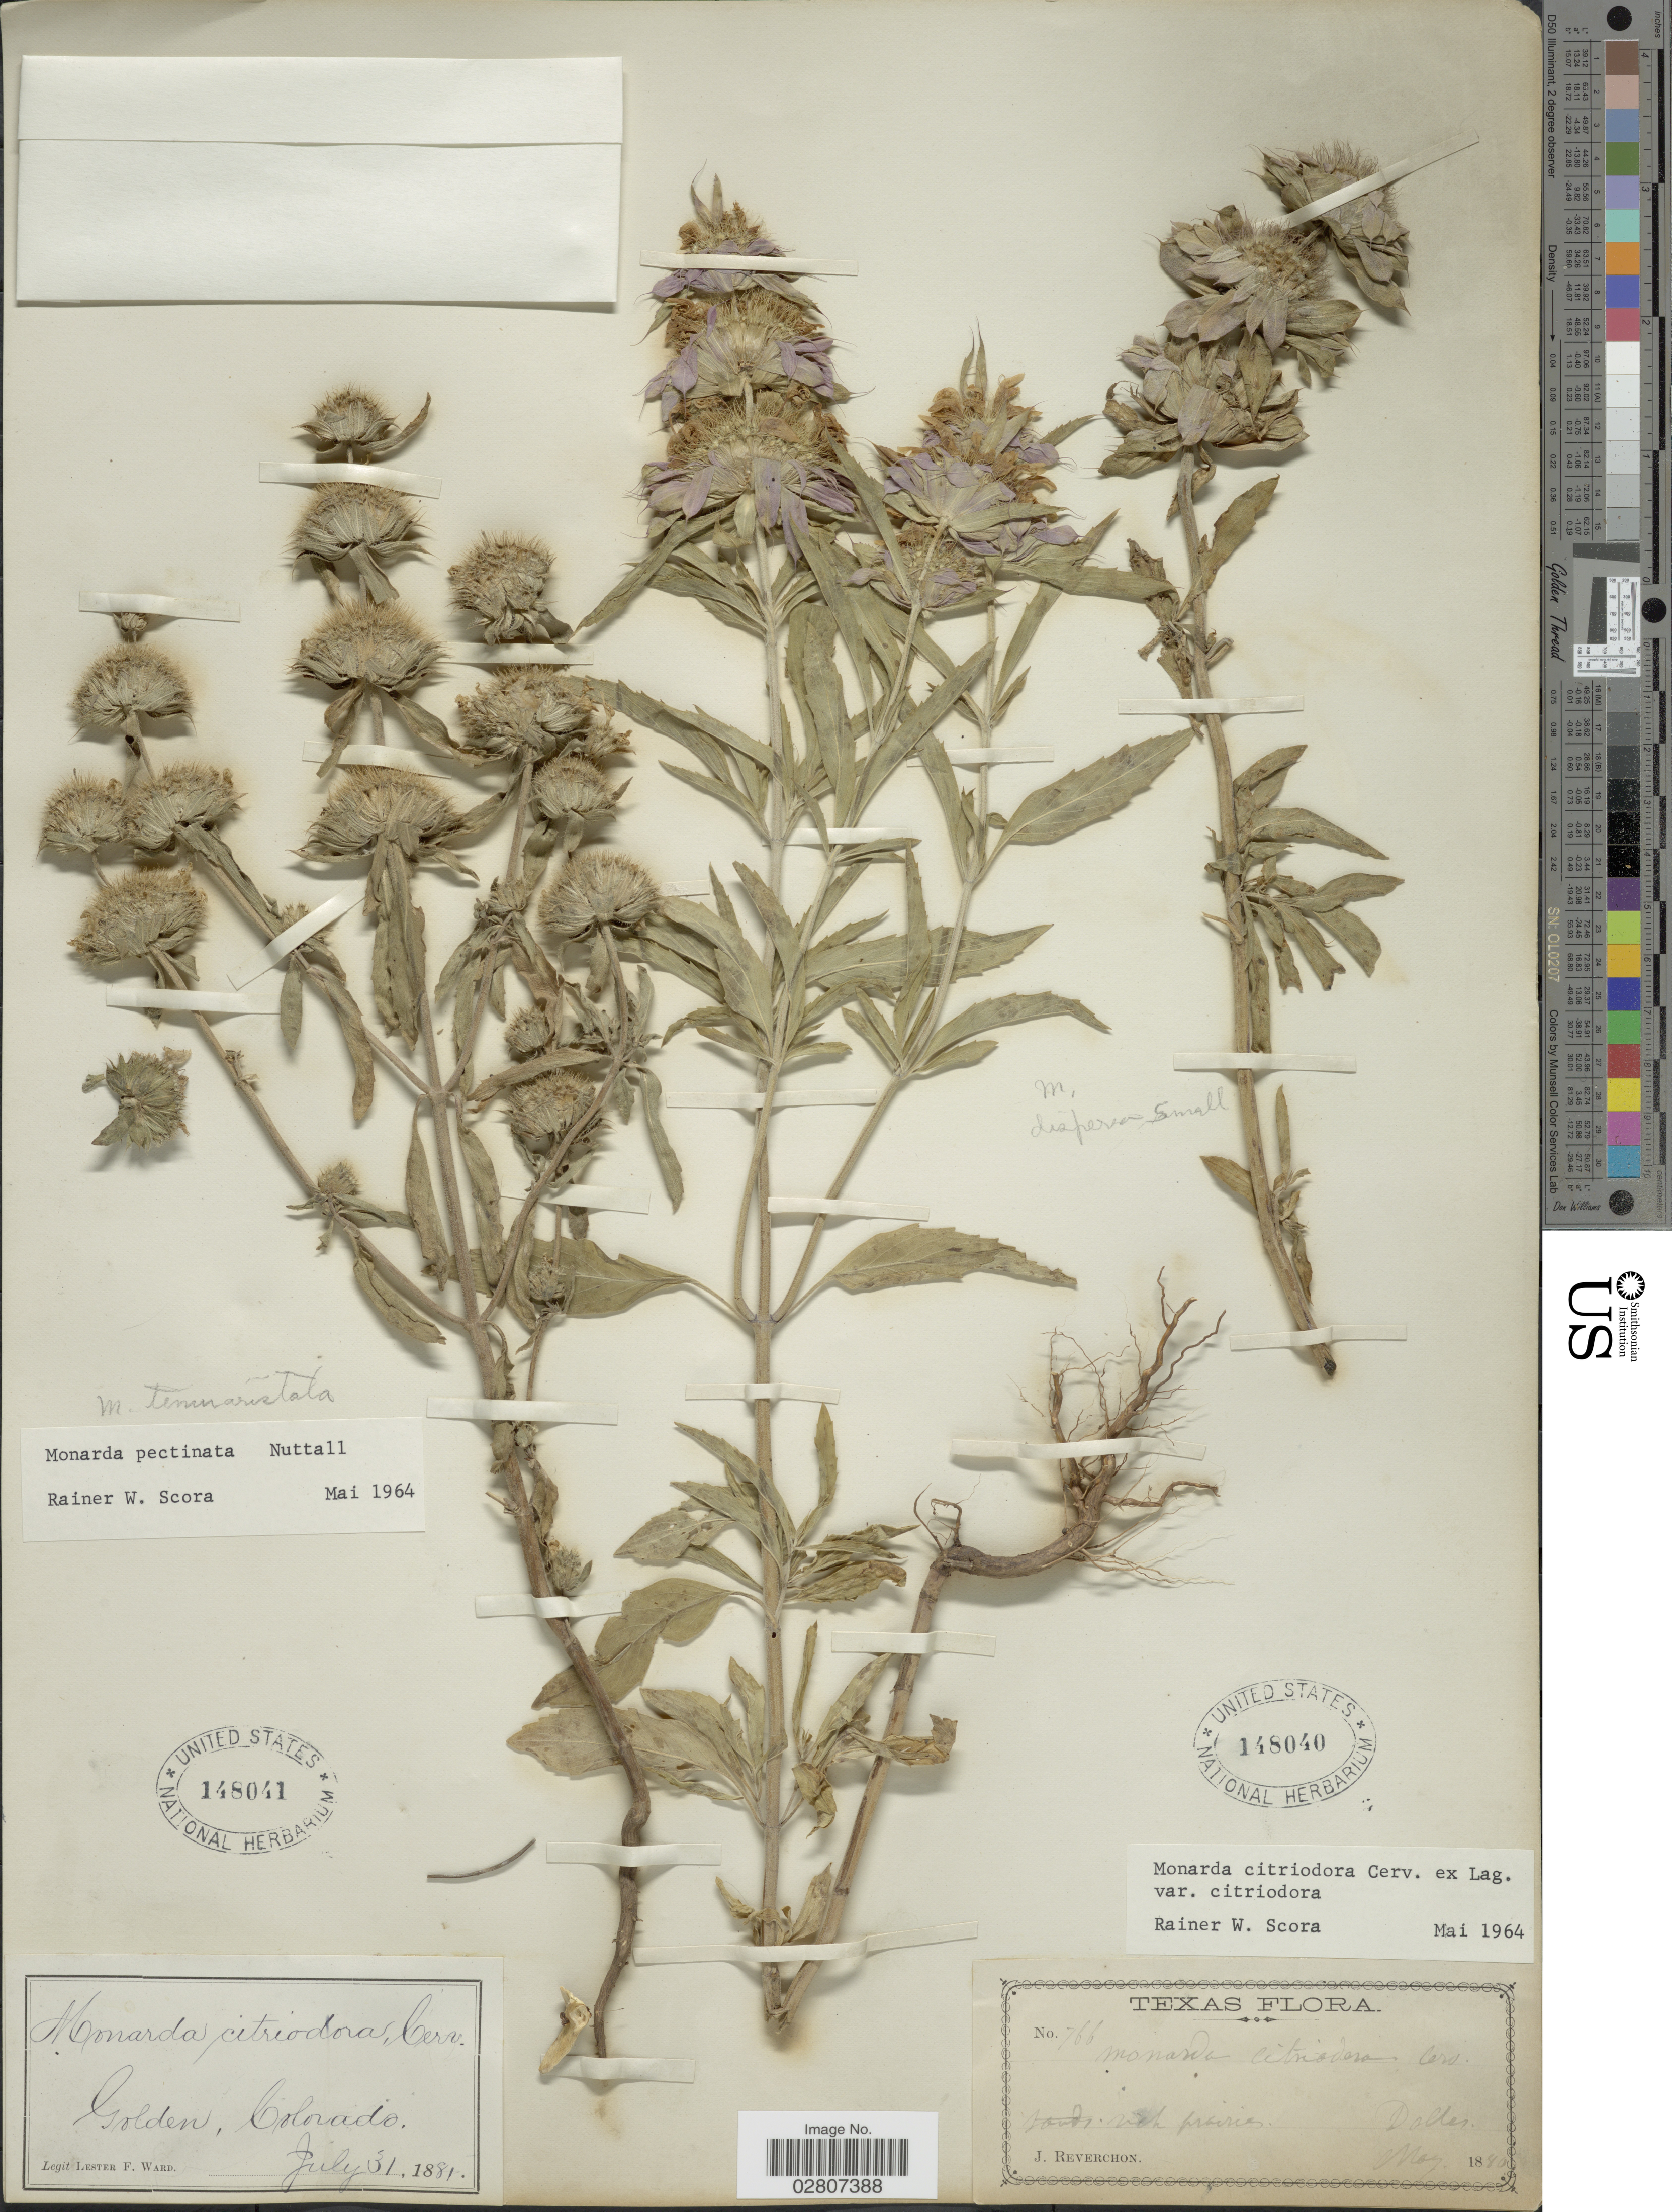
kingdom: Plantae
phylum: Tracheophyta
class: Magnoliopsida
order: Lamiales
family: Lamiaceae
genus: Monarda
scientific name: Monarda pectinata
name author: Nutt.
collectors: J. Reverchon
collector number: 766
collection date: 1880-05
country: United States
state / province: Texas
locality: Dallas.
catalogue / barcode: US 148040